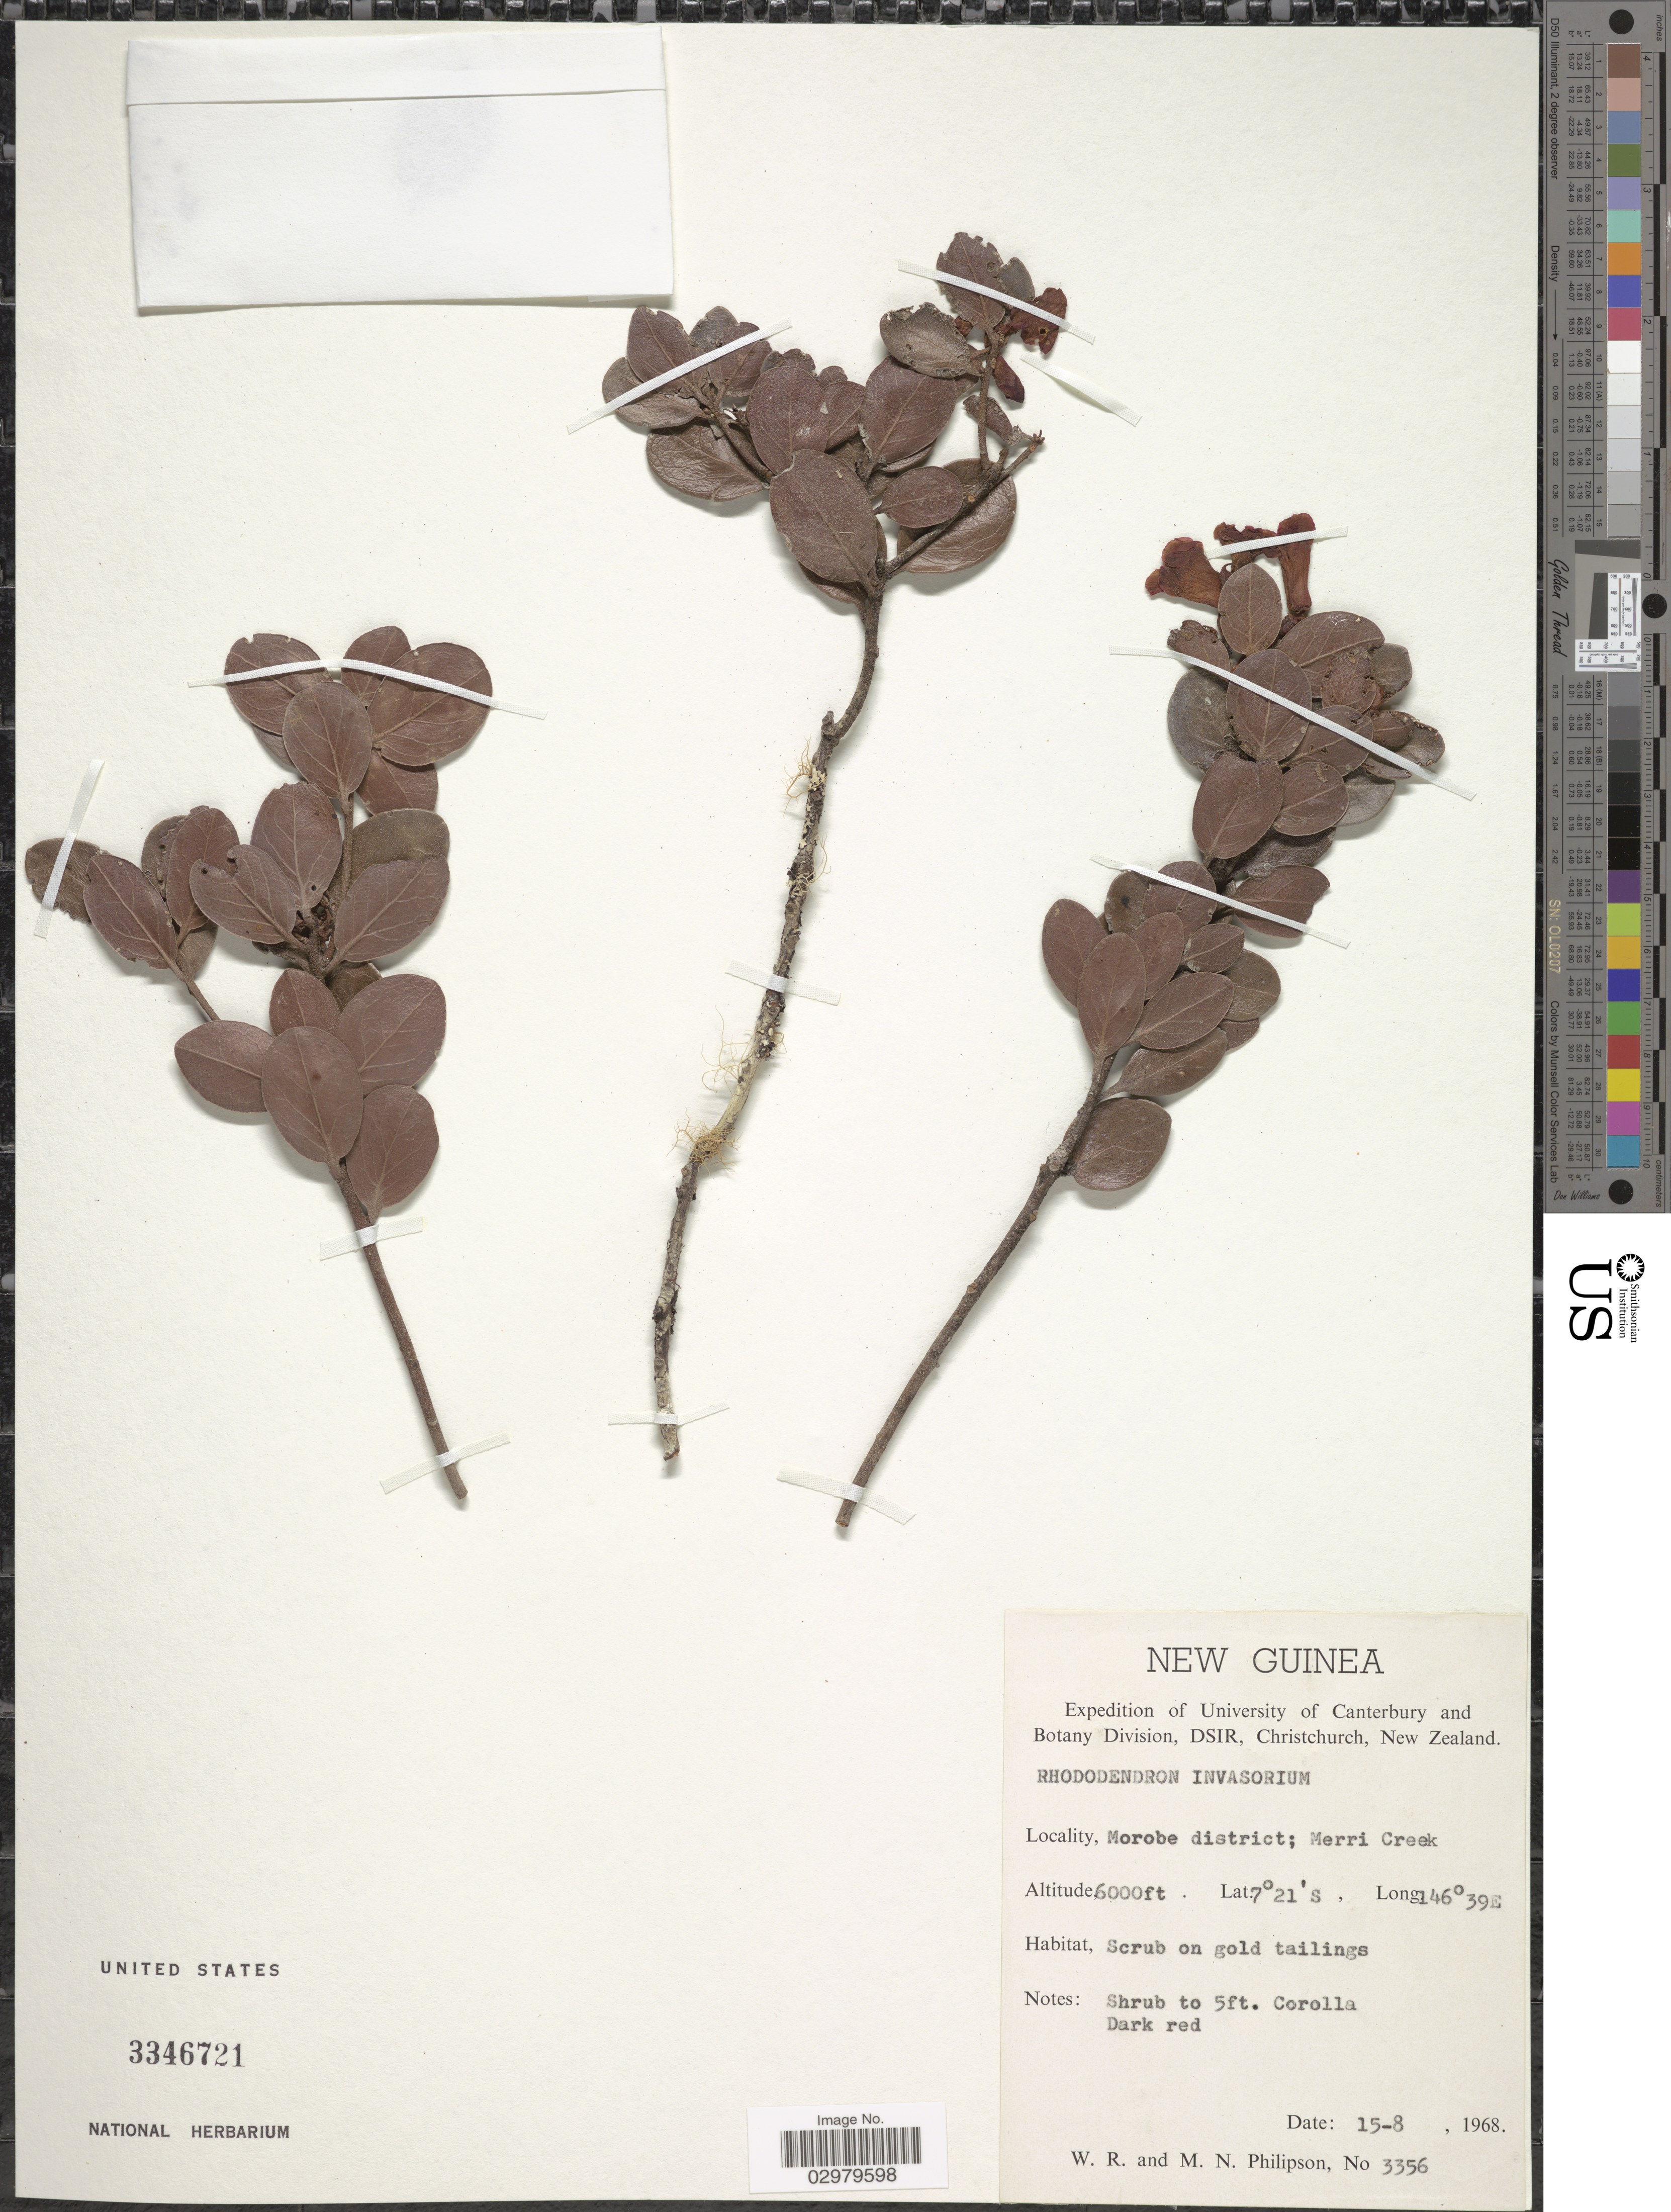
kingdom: Plantae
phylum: Tracheophyta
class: Magnoliopsida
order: Ericales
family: Ericaceae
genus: Rhododendron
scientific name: Rhododendron invasorium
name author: Sleumer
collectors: W. R. Philipson & M. Philipson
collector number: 3356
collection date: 1968-08-15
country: Papua New Guinea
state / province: Morobe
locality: New Guinea. Morobe district; Merri Creek.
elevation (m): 1829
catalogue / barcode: US 3346721